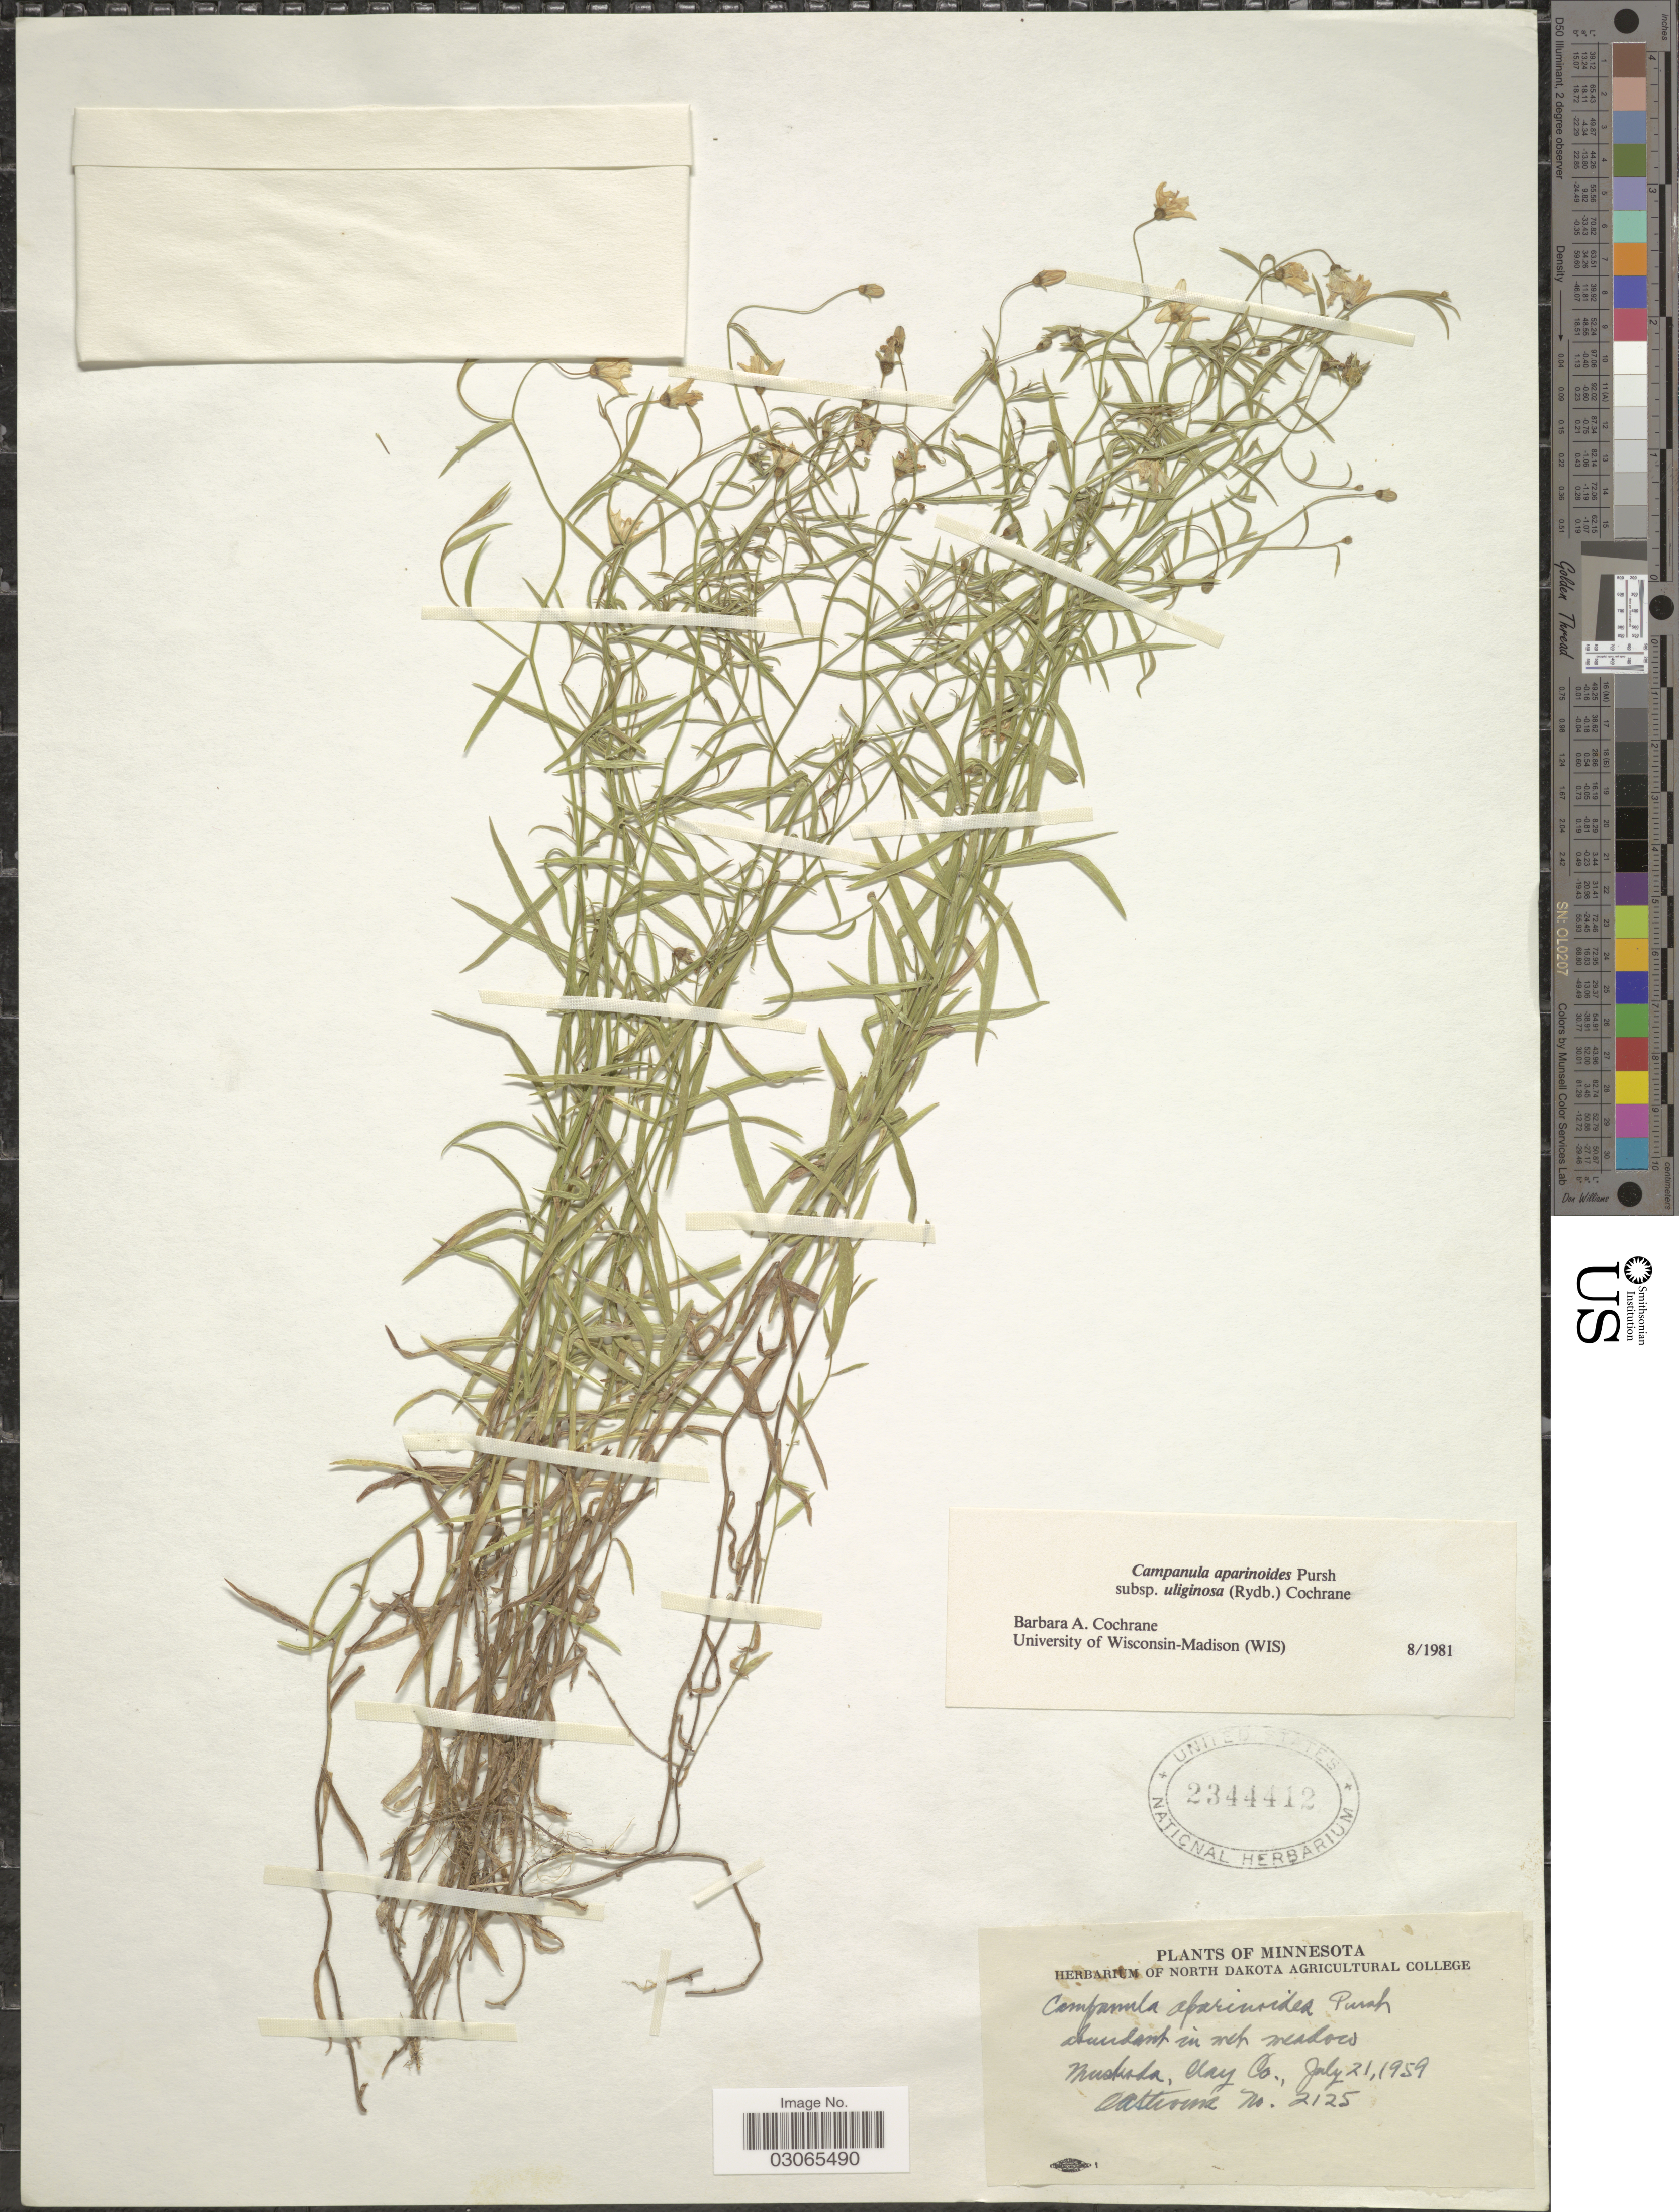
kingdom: Plantae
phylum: Tracheophyta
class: Magnoliopsida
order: Asterales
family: Campanulaceae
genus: Campanula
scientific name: Campanula aparinoides var. uliginosa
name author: (Rydb.) Gleason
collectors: O. A. Stevens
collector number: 2125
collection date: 1959-07-21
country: United States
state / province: Minnesota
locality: Muskoda, Clay Co.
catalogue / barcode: US 2344412